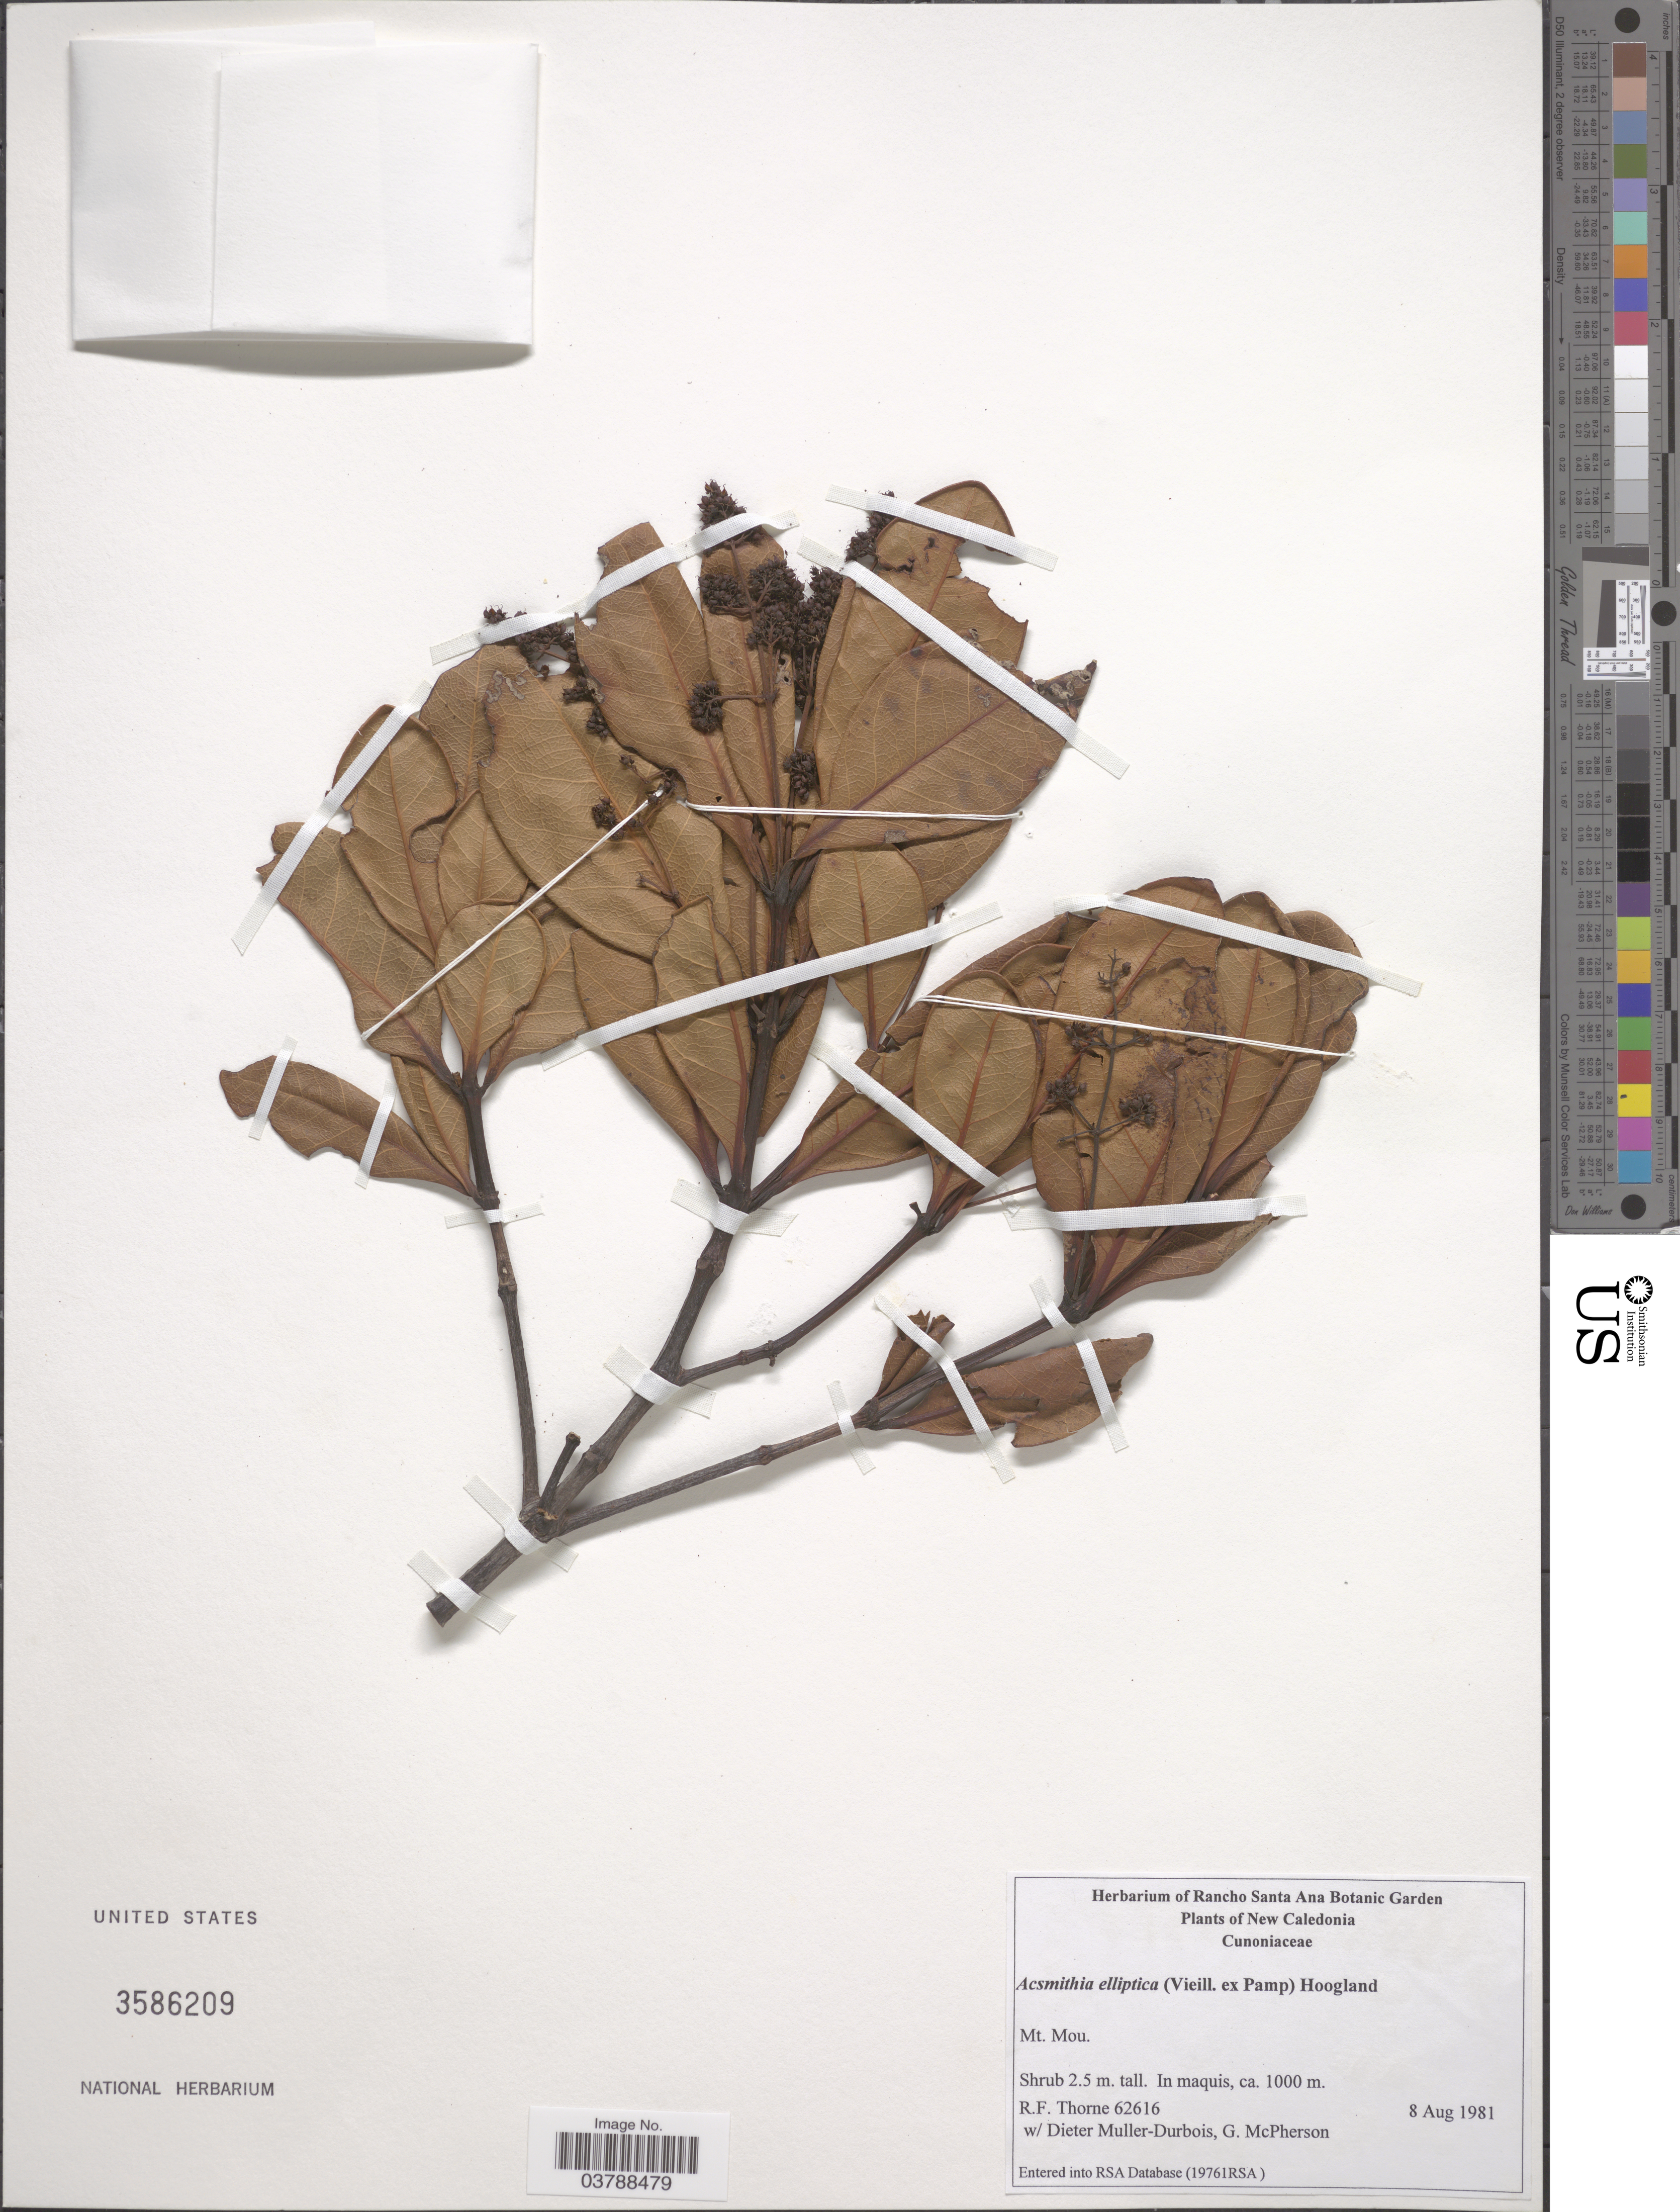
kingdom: Plantae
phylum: Tracheophyta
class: Magnoliopsida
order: Oxalidales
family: Cunoniaceae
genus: Spiraeanthemum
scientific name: Spiraeanthemum ellipticum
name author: Pamp. in Vieill.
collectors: R. Thorne, D. Muller-Durbois & G. McPherson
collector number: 62616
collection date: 1981-08-08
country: New Caledonia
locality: Mt. Mou.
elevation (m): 1000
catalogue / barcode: US 3586209